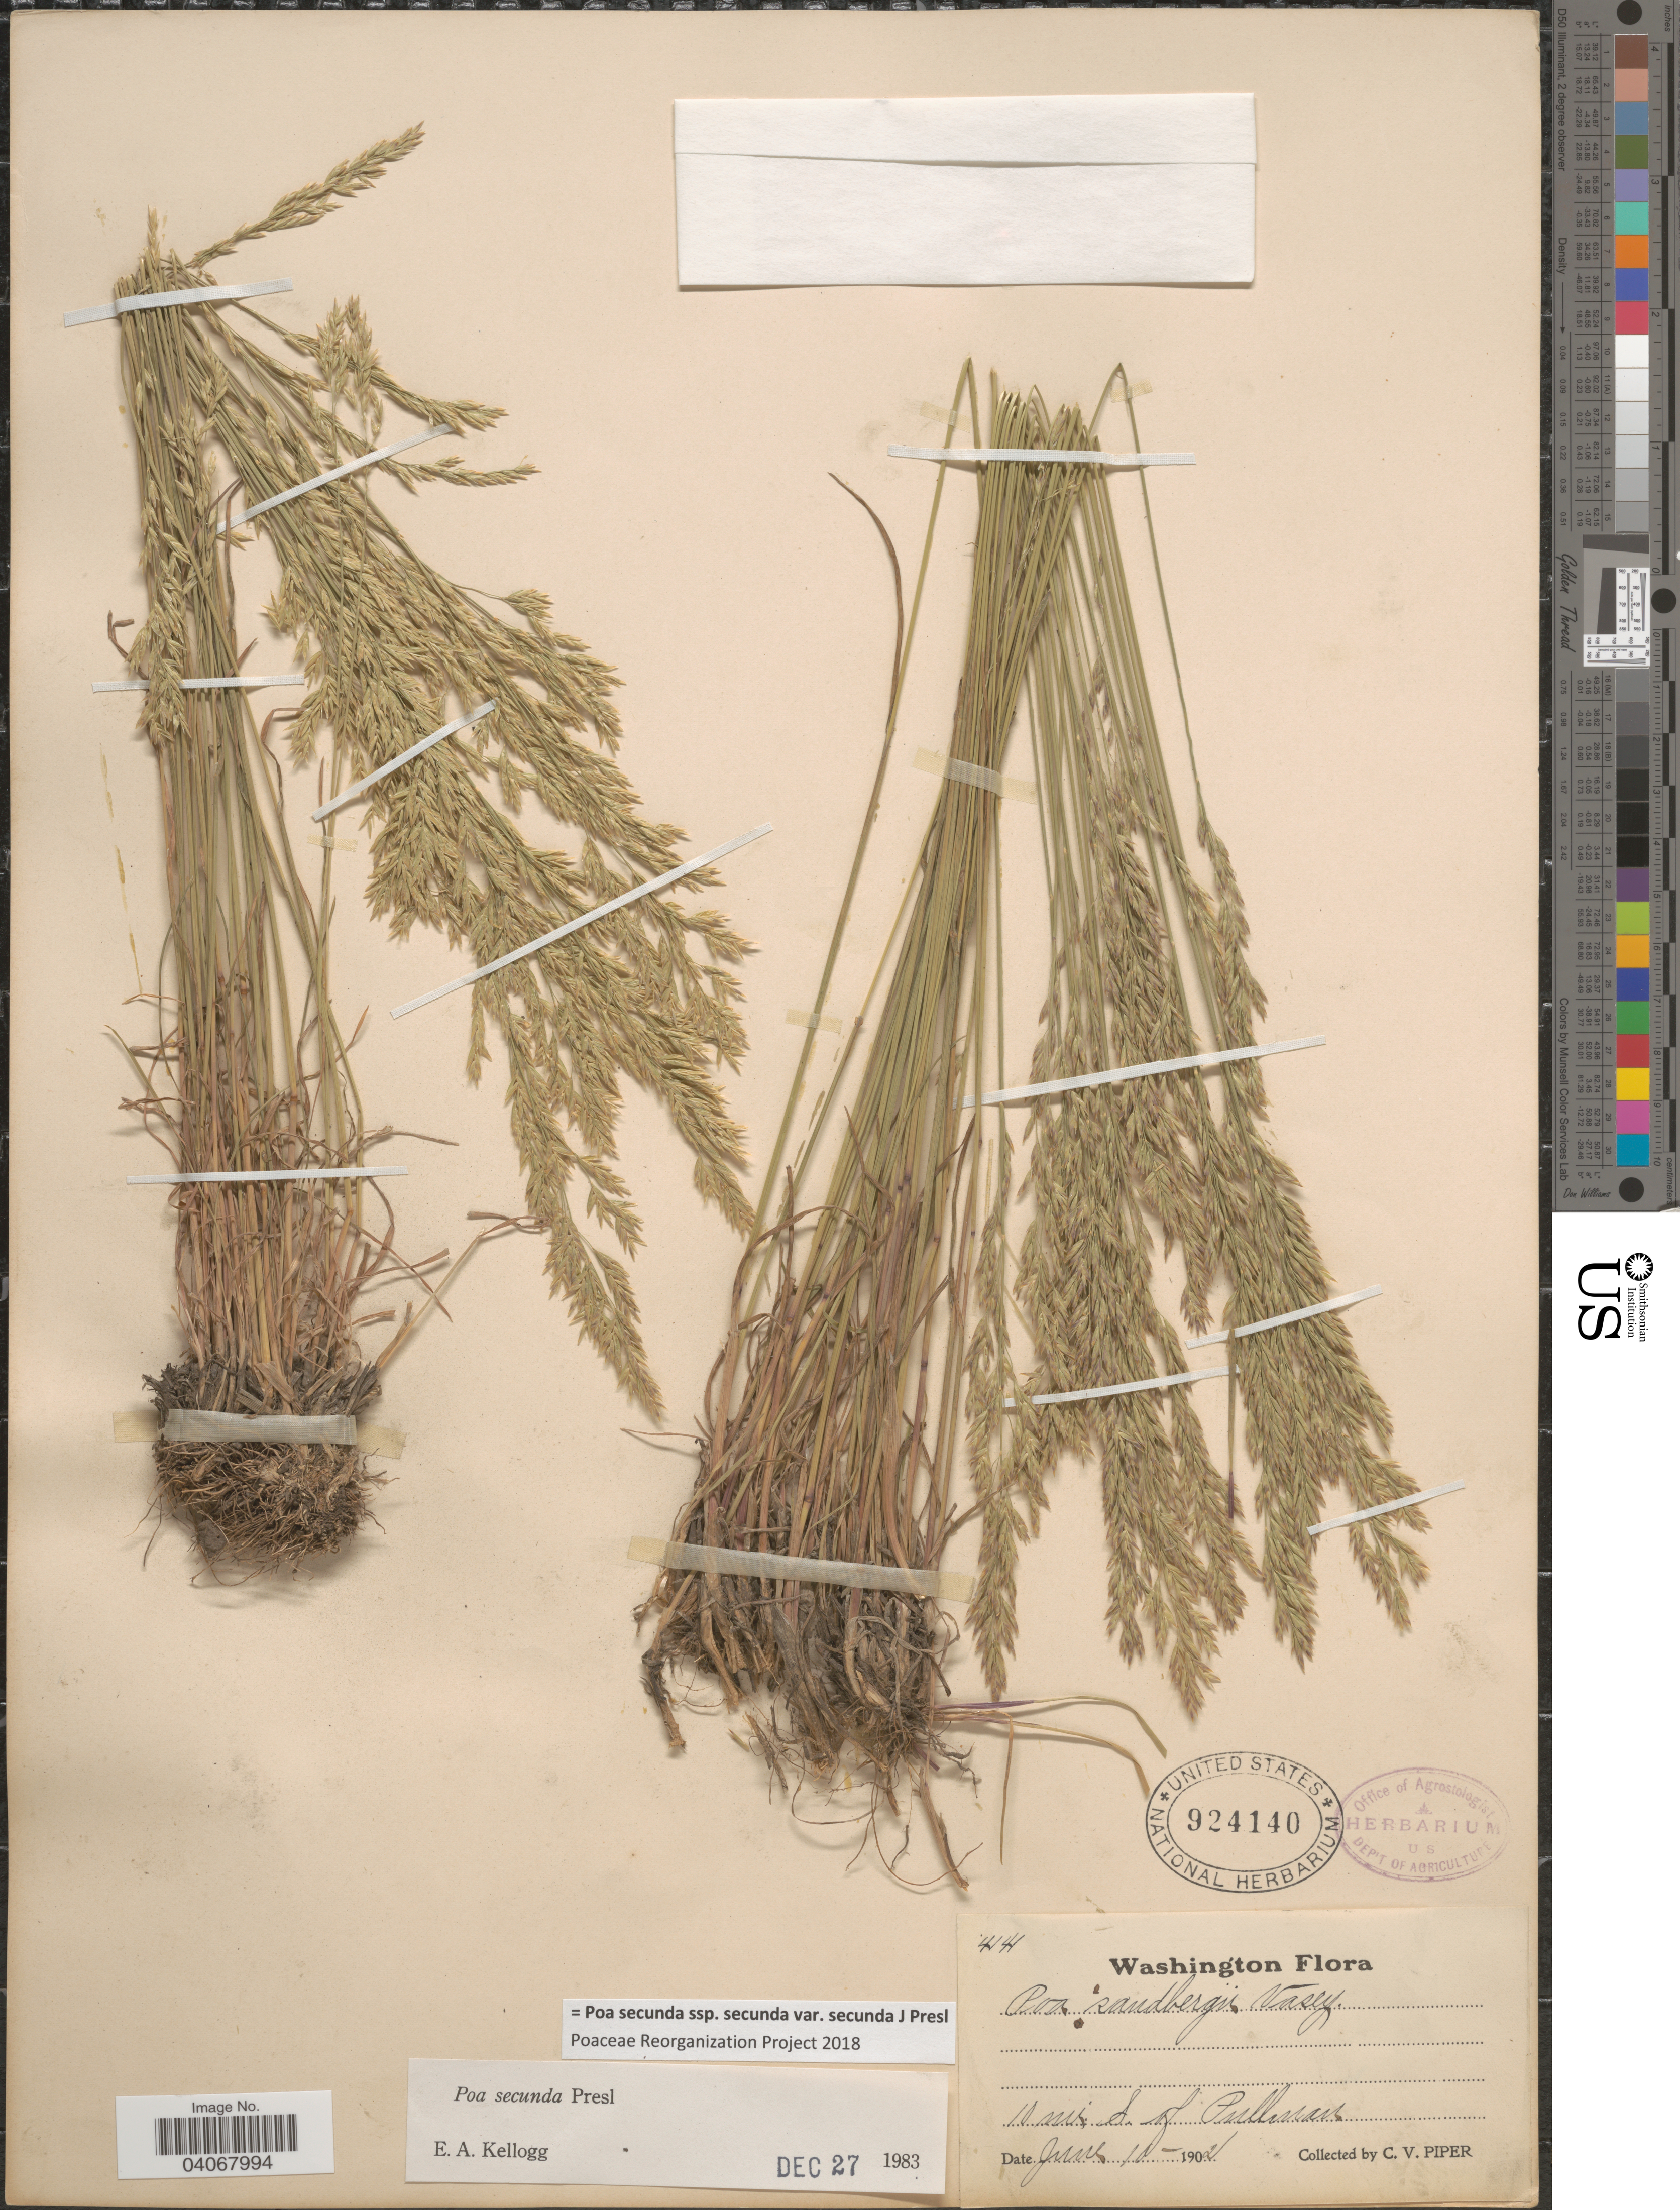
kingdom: Plantae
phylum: Tracheophyta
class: Liliopsida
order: Poales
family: Poaceae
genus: Poa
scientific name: Poa secunda subsp. secunda var. secunda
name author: J. Presl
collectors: C. V. Piper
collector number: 4141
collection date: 1902-06-10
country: United States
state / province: Washington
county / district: Whitman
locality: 10 mi. S. of Pullman.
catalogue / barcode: US 924140